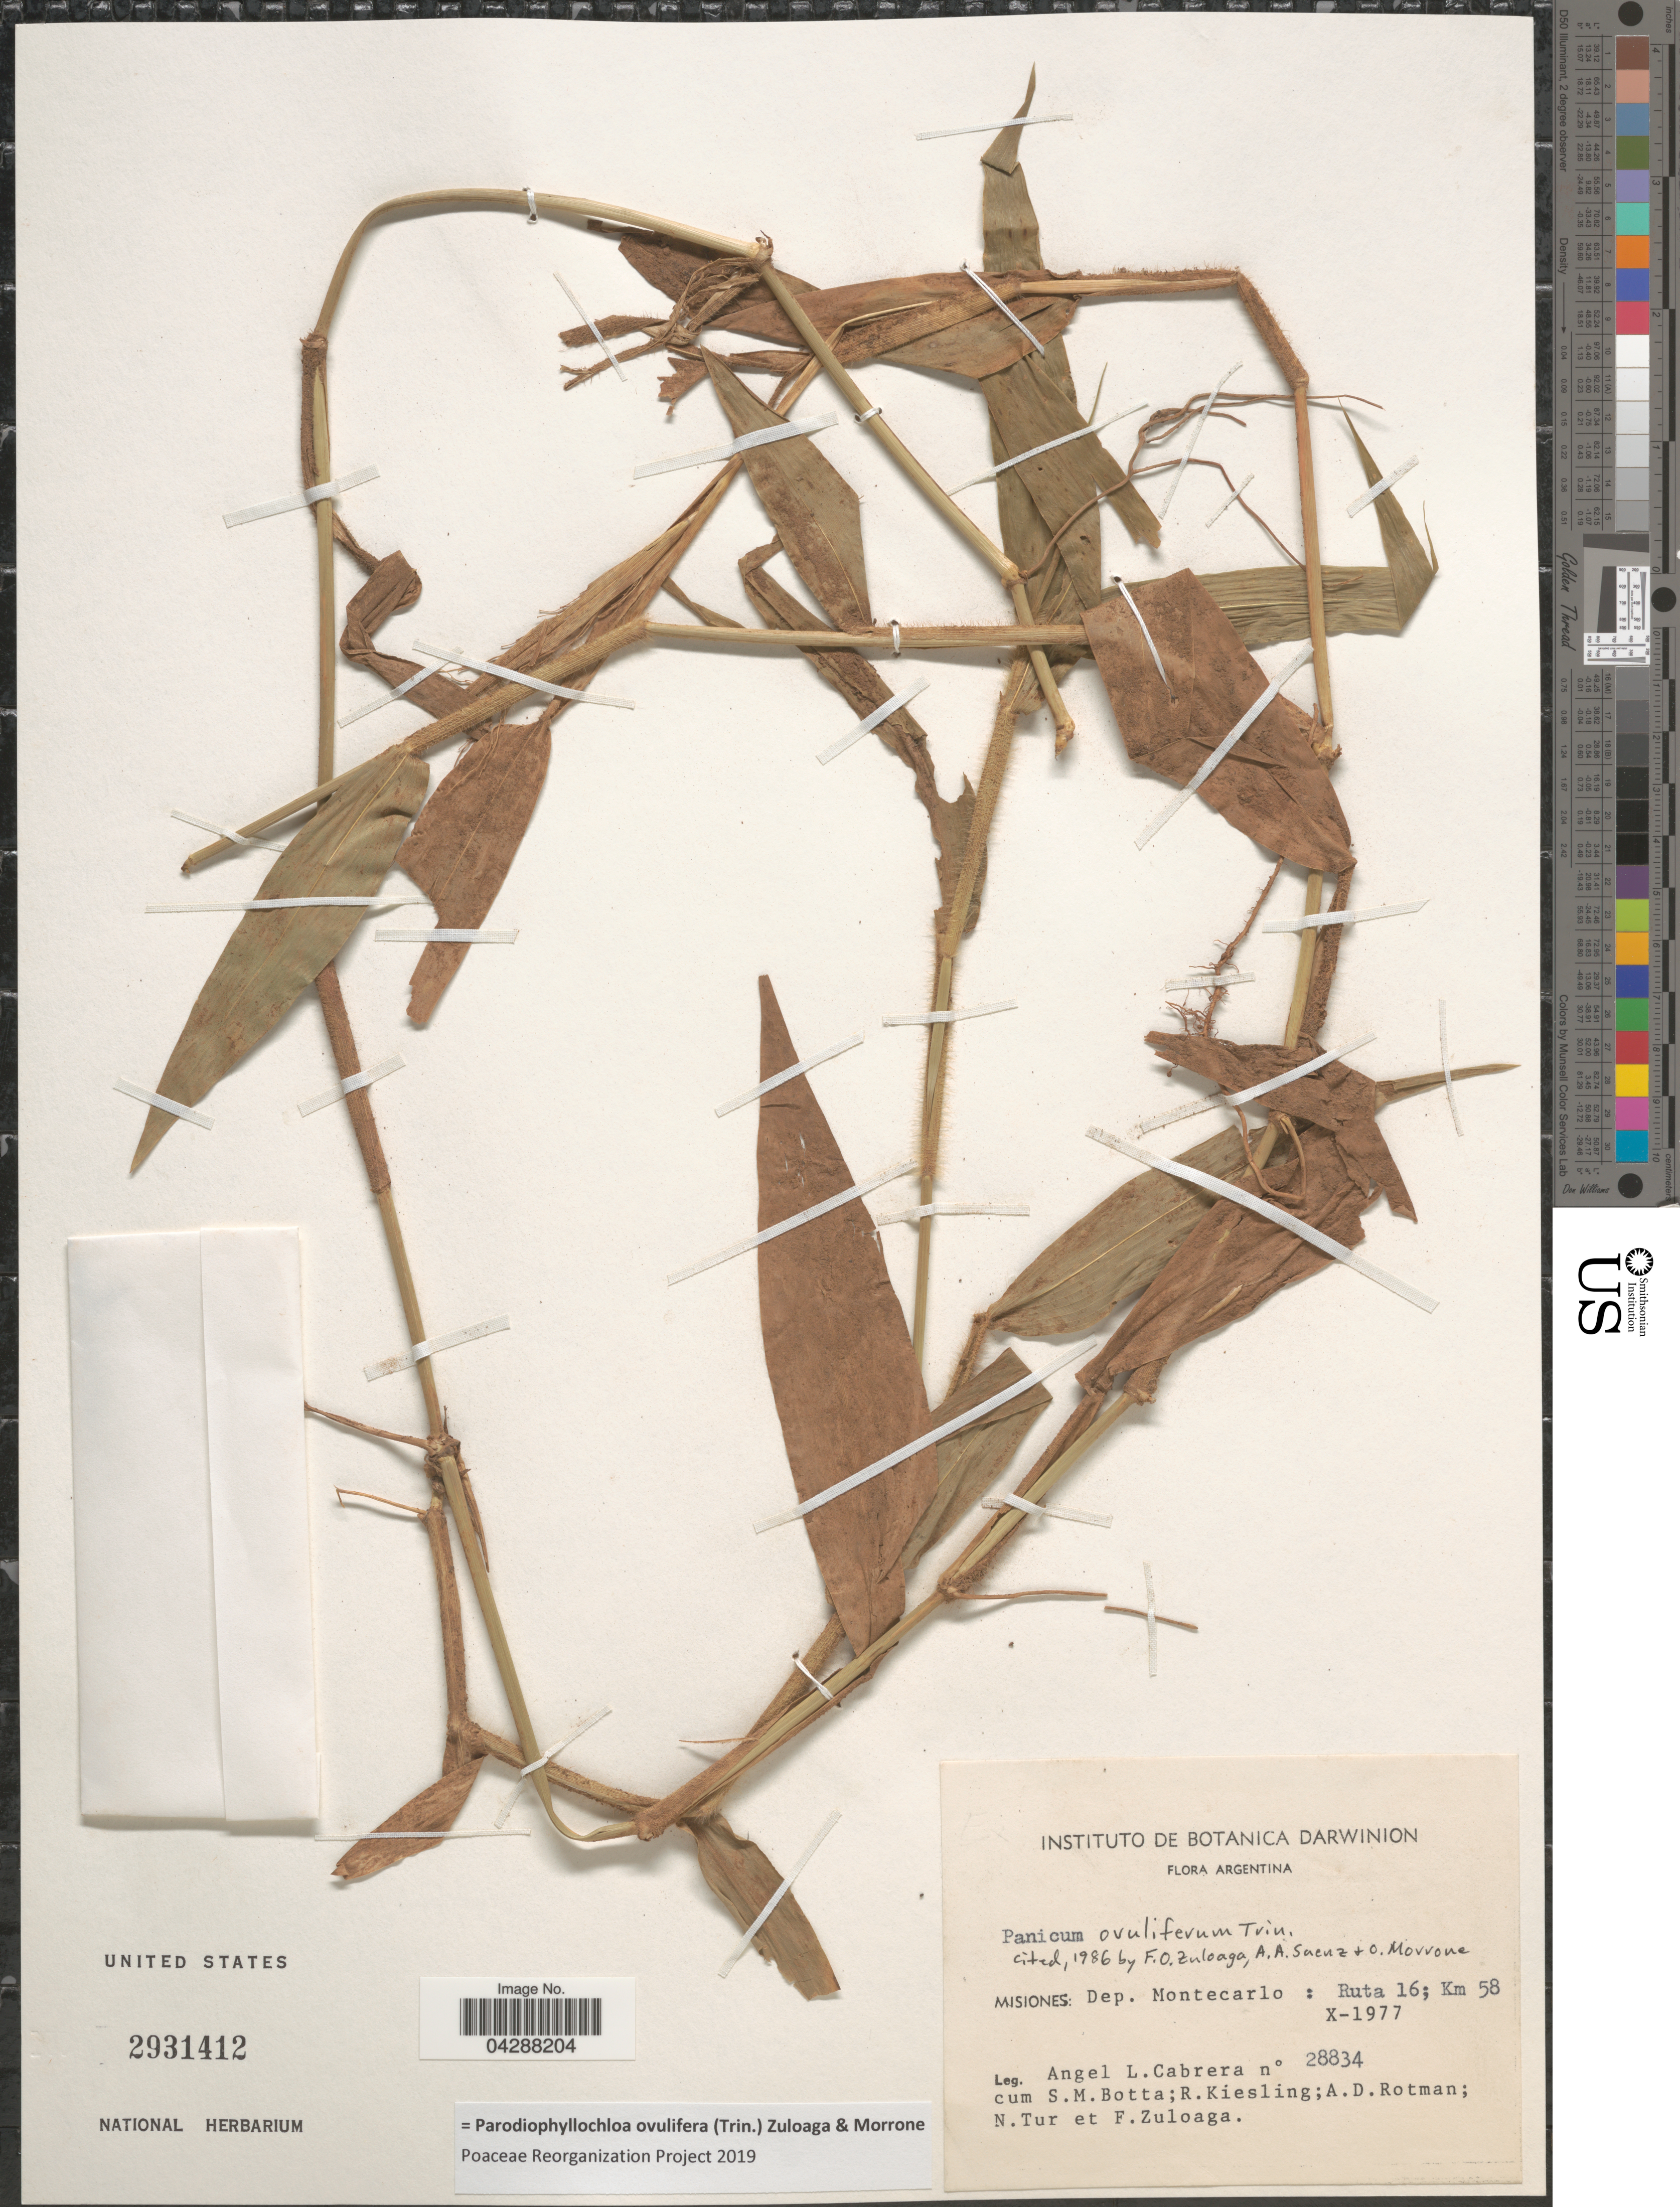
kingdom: Plantae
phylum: Tracheophyta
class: Liliopsida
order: Poales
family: Poaceae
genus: Parodiophyllochloa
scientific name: Parodiophyllochloa ovulifera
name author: (Trin.) Zuloaga & Morrone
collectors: A. L. Cabrera, S. Botta, R. Kiesling, A. D. Rotman & et al.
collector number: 28834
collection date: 1977-10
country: Argentina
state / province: Misiones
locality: Dep. Montecarlo: Ruta 16; Km 58.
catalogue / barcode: US 2931412